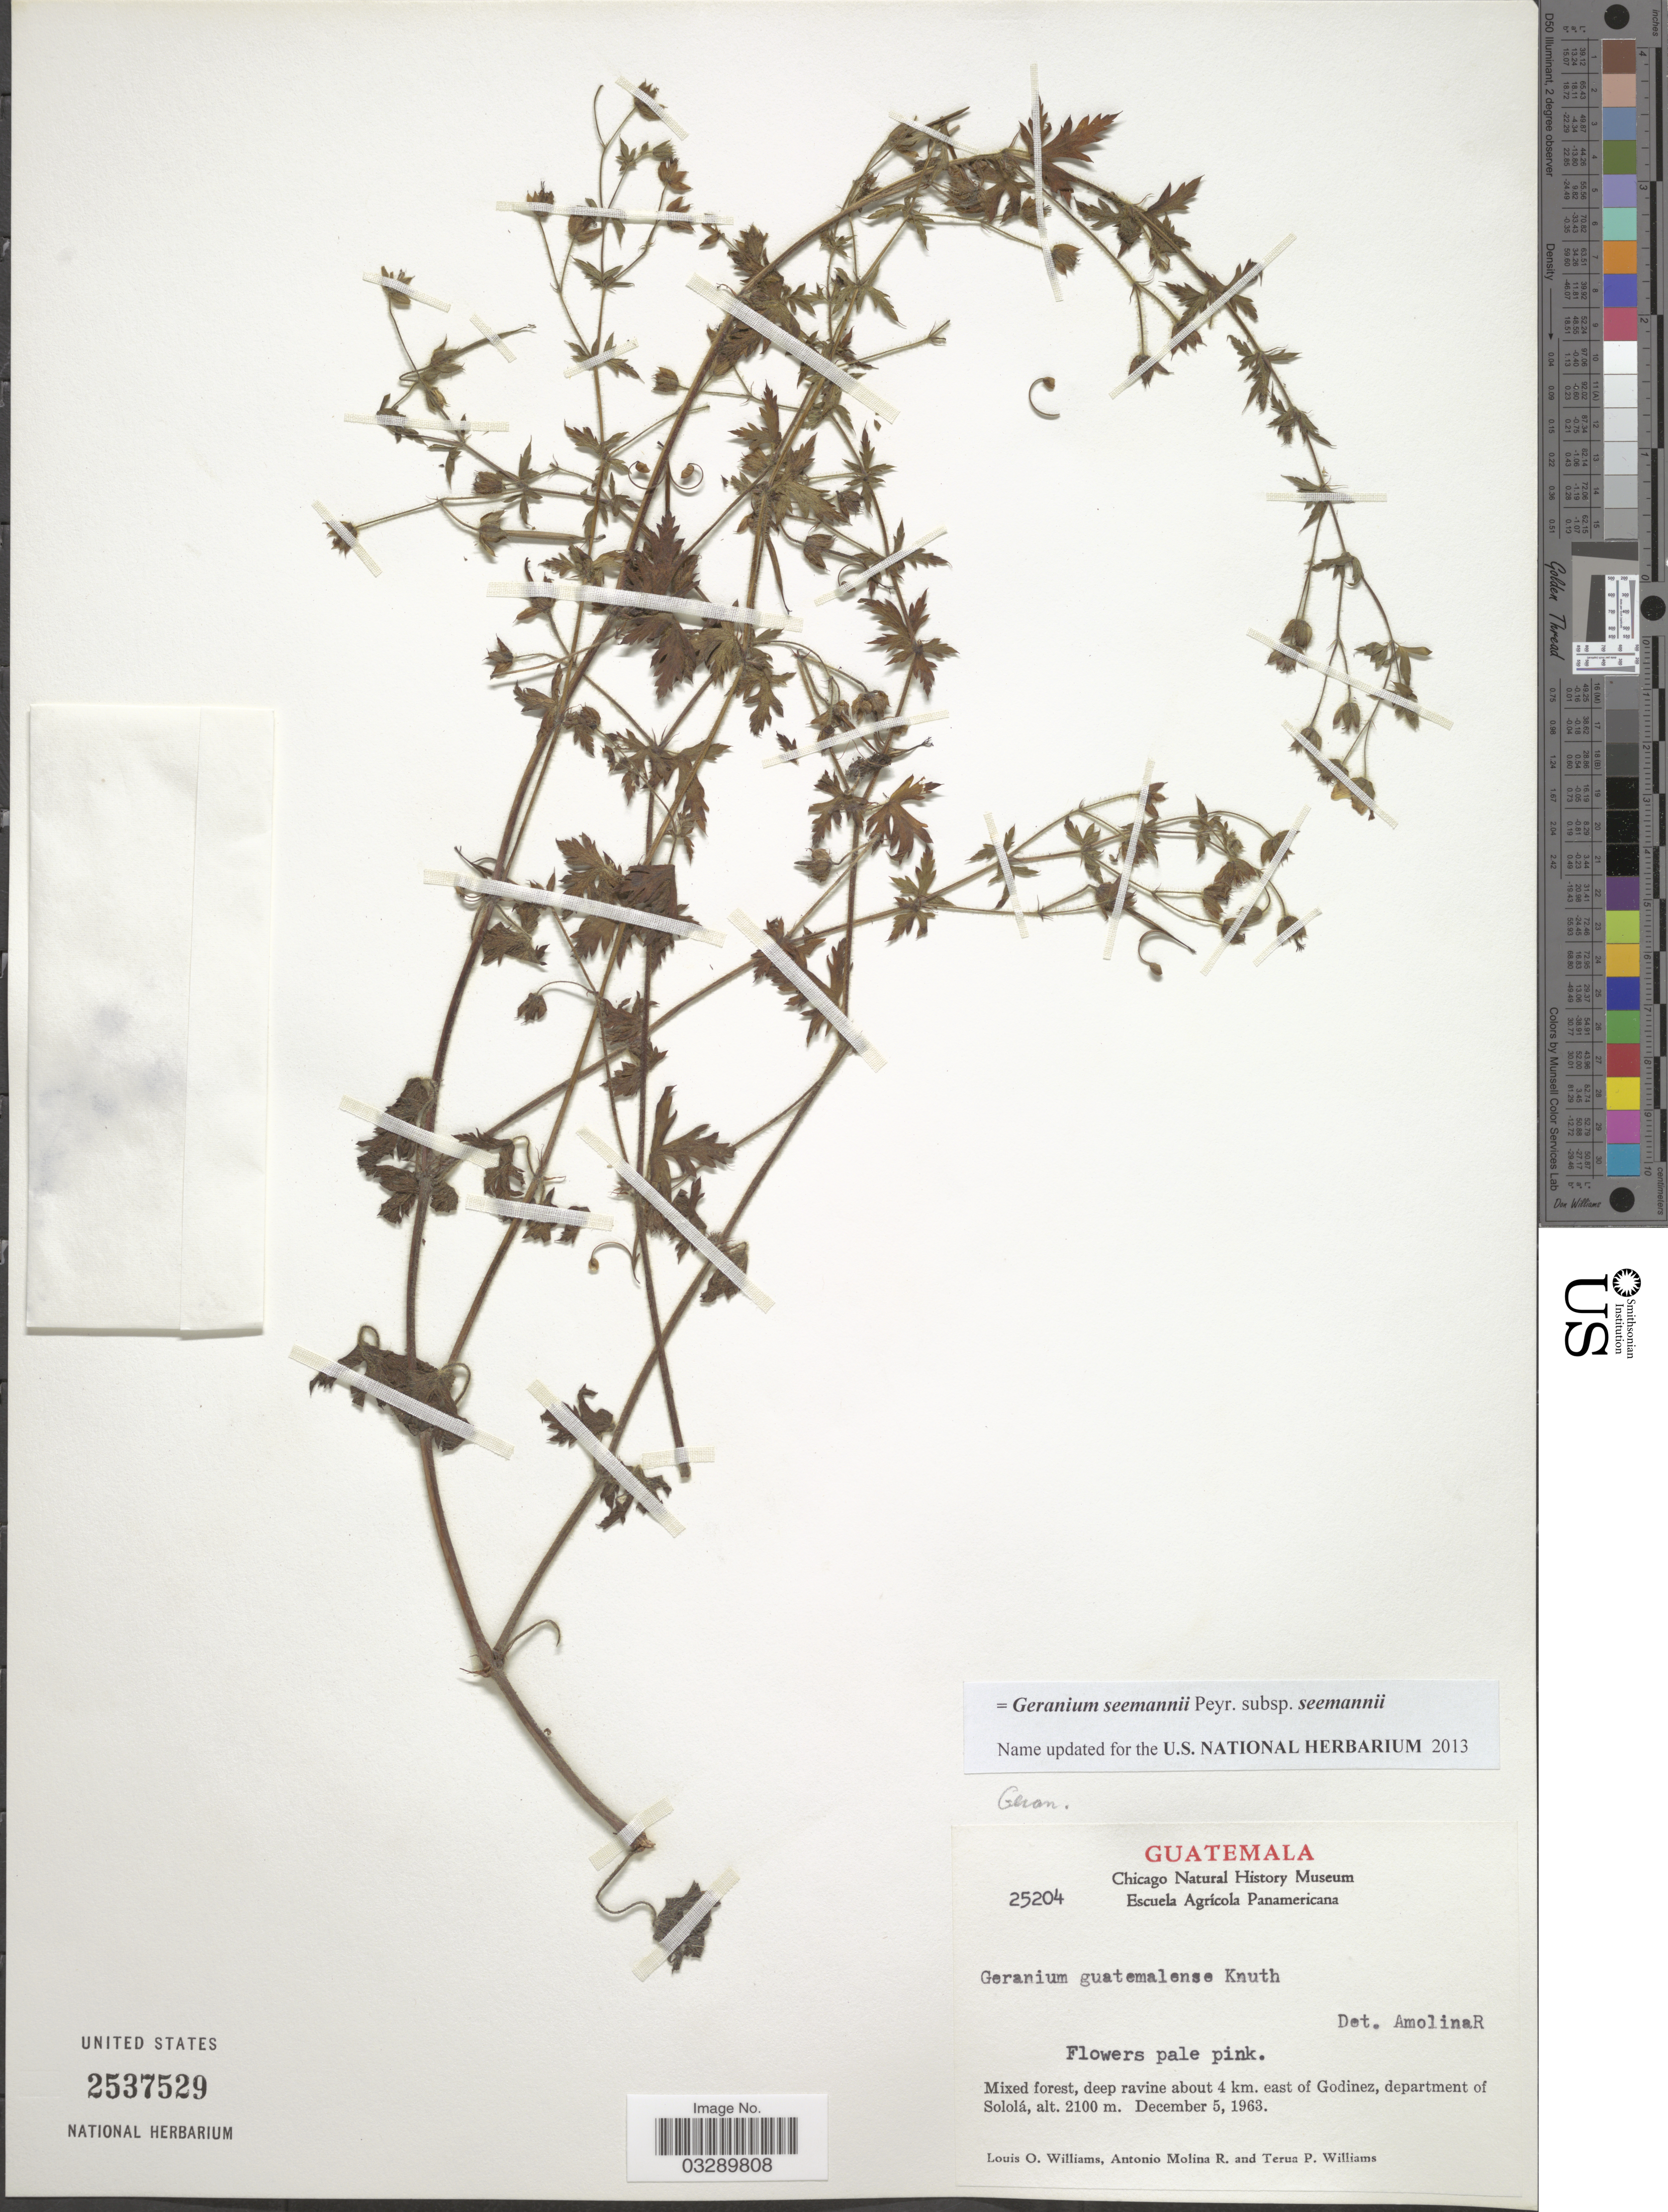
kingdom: Plantae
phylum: Tracheophyta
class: Magnoliopsida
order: Geraniales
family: Geraniaceae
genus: Geranium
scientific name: Geranium seemannii subsp. seemannii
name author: Peyr.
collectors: L. O. Williams, A. Molina R. & T. Williams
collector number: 25204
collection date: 1963-12-05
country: Guatemala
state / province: Sololá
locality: Deep ravine about 4 km. east of Godinez, department of Sololá.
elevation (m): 2100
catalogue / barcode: US 2537529